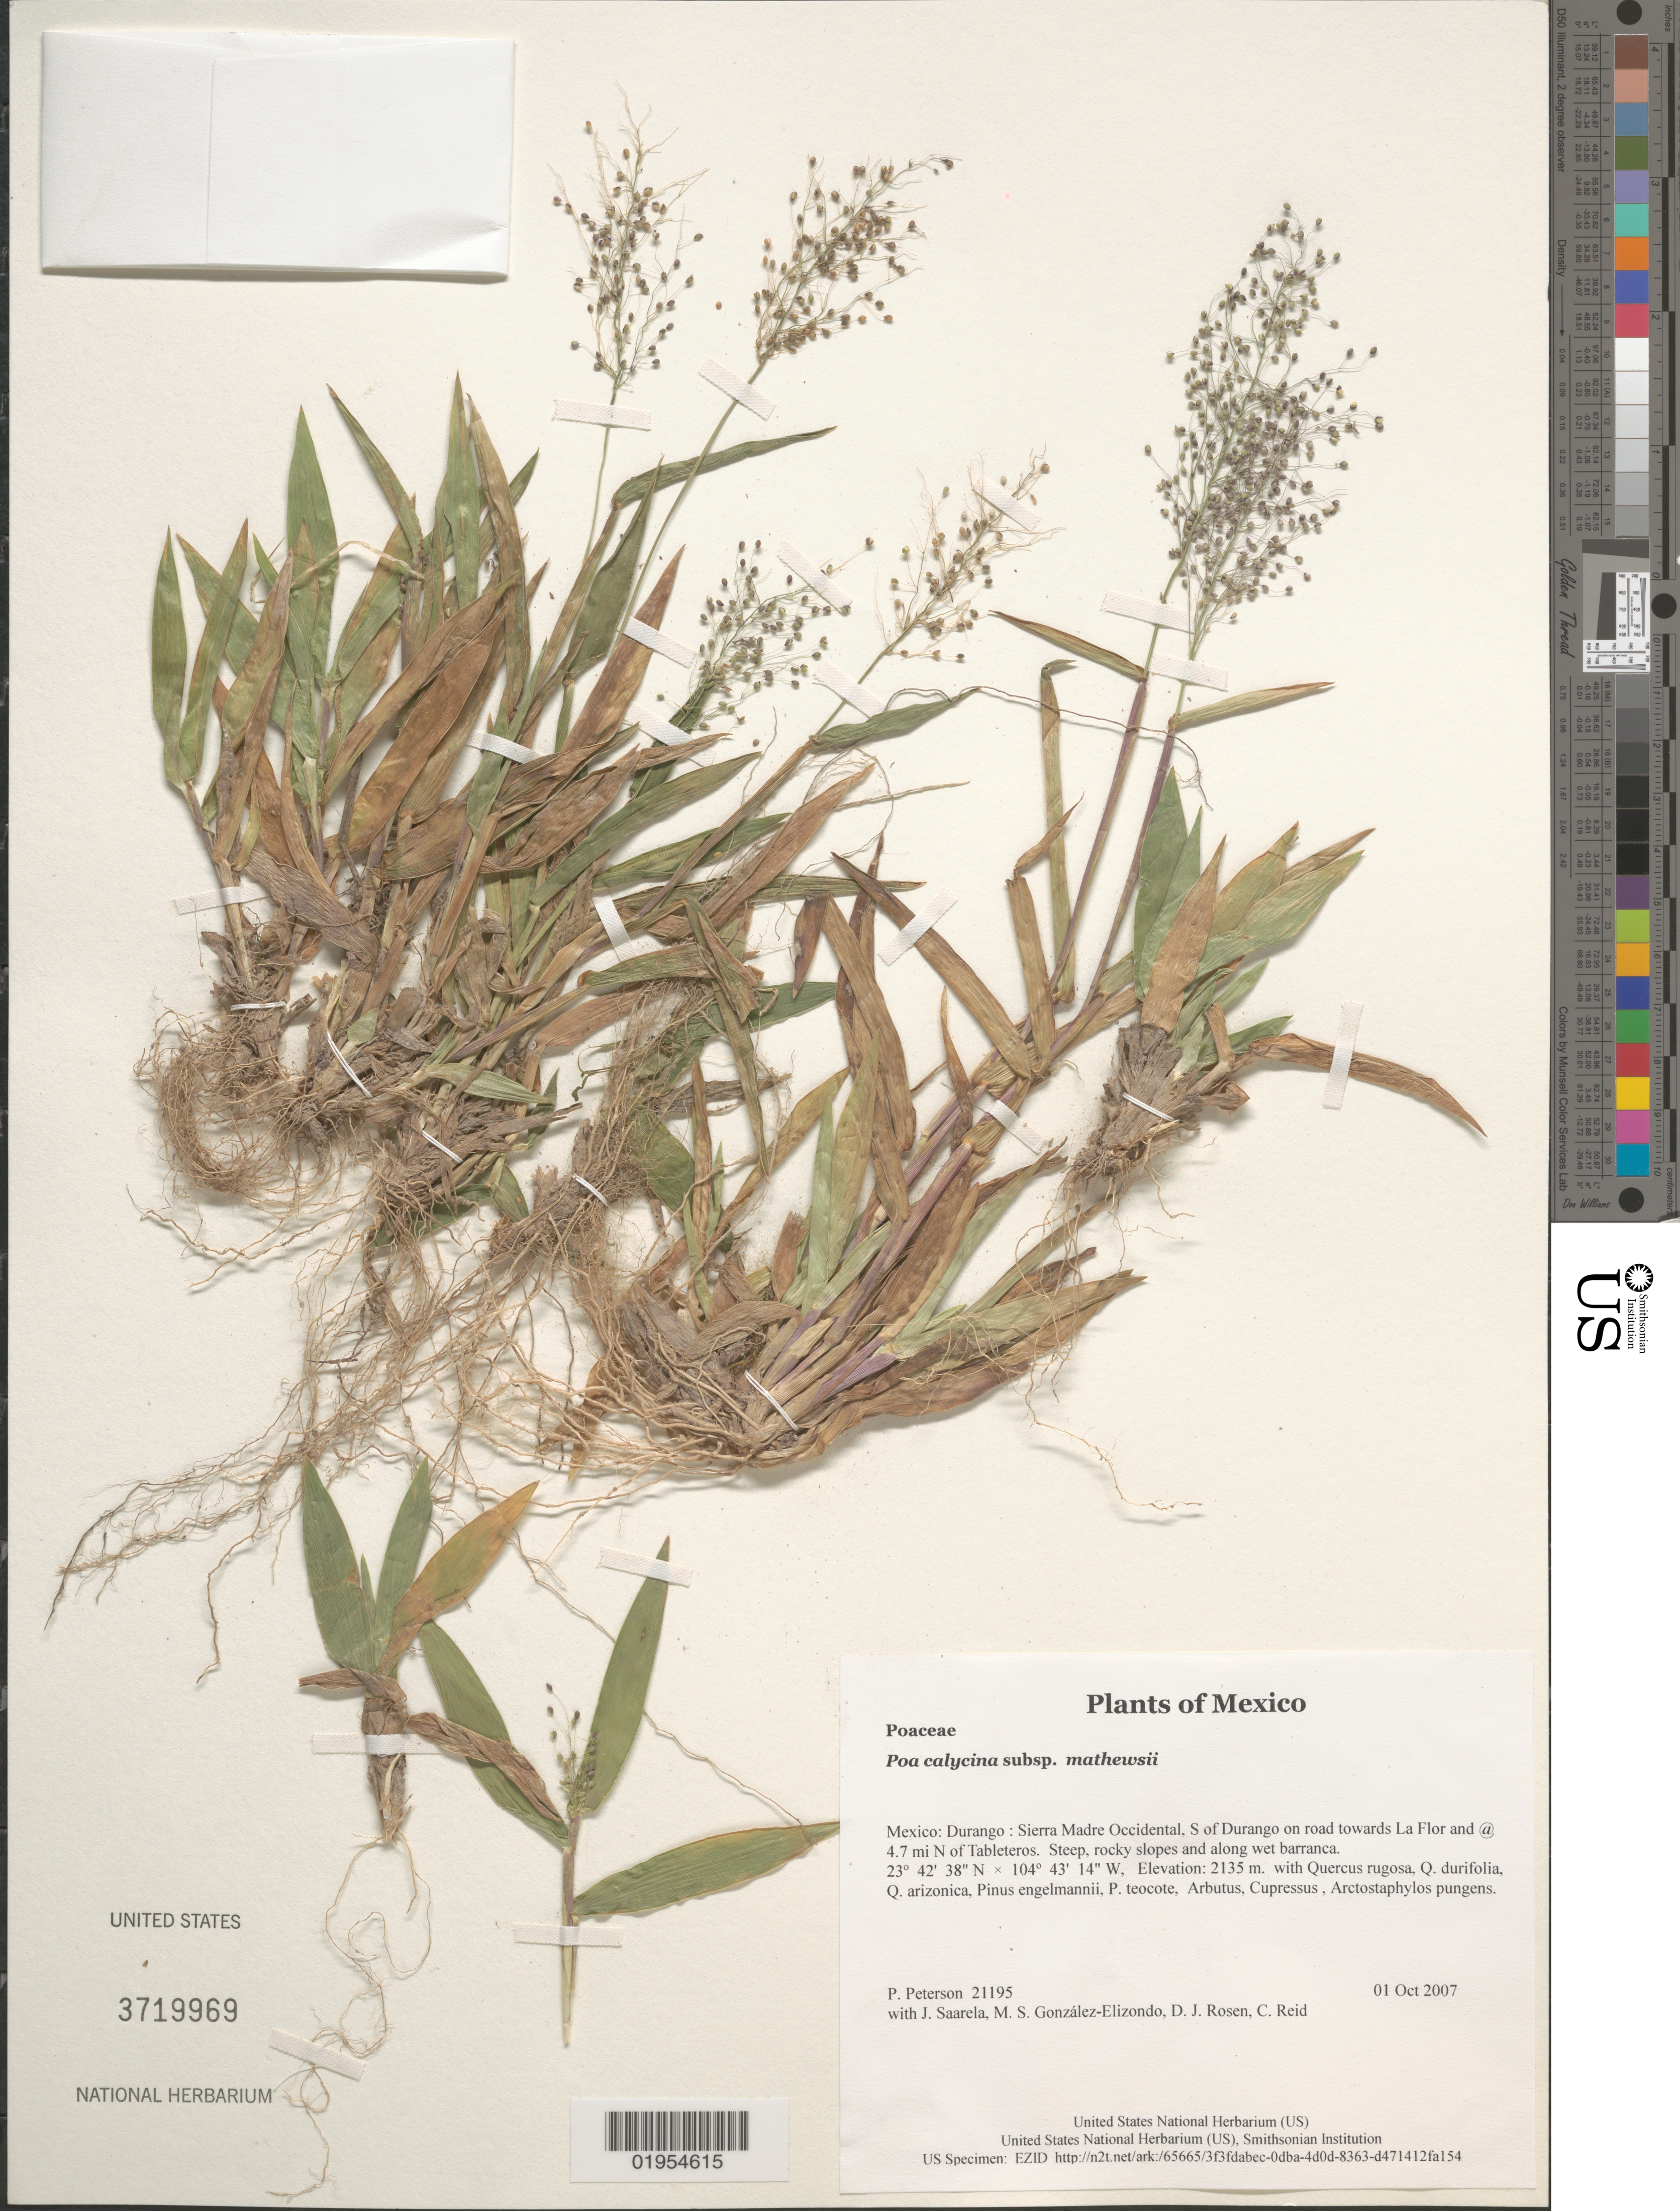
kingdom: Plantae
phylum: Tracheophyta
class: Liliopsida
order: Poales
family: Poaceae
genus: Poa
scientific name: Poa calycina subsp. mathewsii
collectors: P. M. Peterson, J. Saarela, M. S. González-Elizondo, D. J. Rosen & C. Reid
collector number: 21195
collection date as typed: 01 Oct 2007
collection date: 2007-10-01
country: Mexico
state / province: Durango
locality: Sierra Madre Occidental, S of Durango on road towards La Flor and @ 4.7 mi N of Tableteros. Steep, rocky slopes and along wet barranca.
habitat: with Quercus rugosa, Q. durifolia, Q. arizonica, Pinus engelmannii, P. teocote, Arbutus, Cupressus , Arctostaphylos pungens.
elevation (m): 2135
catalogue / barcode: US 3719969